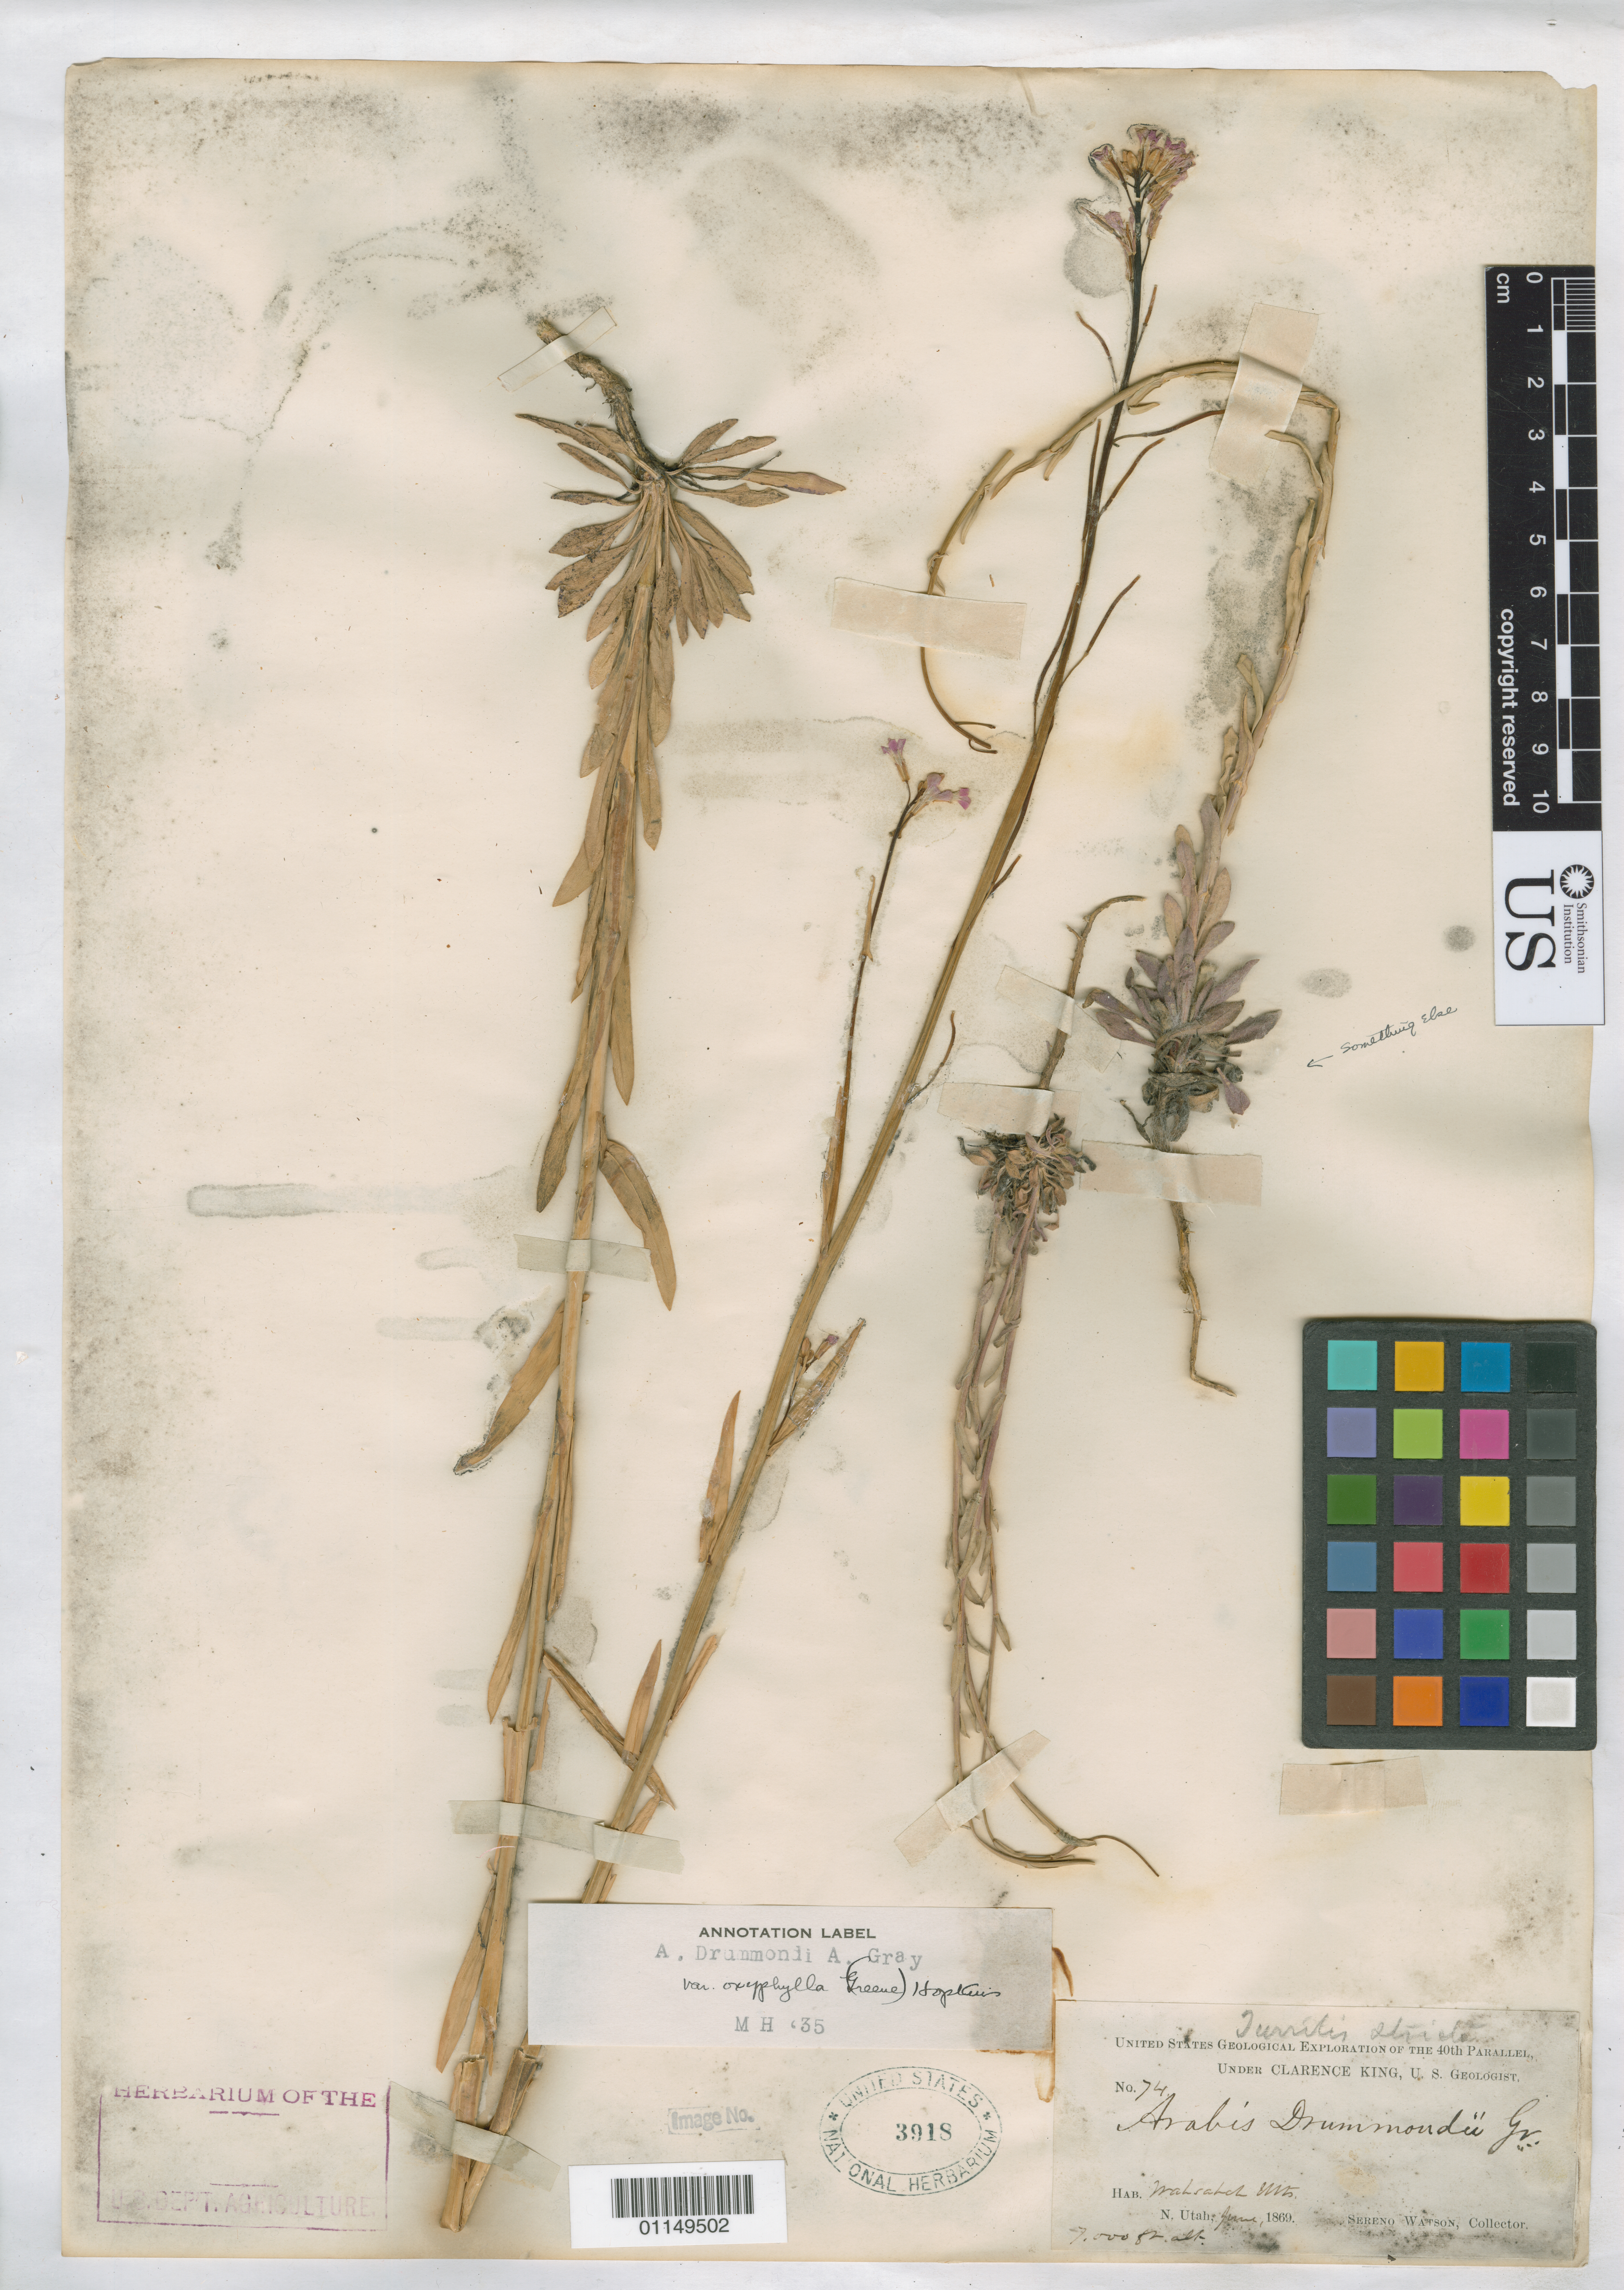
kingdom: Plantae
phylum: Tracheophyta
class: Magnoliopsida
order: Brassicales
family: Brassicaceae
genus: Arabis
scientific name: Arabis drummondii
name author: A. Gray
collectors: S. Watson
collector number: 74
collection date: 1869-06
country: United States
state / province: Utah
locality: Wasatch Mts.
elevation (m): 2134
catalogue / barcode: US 3918